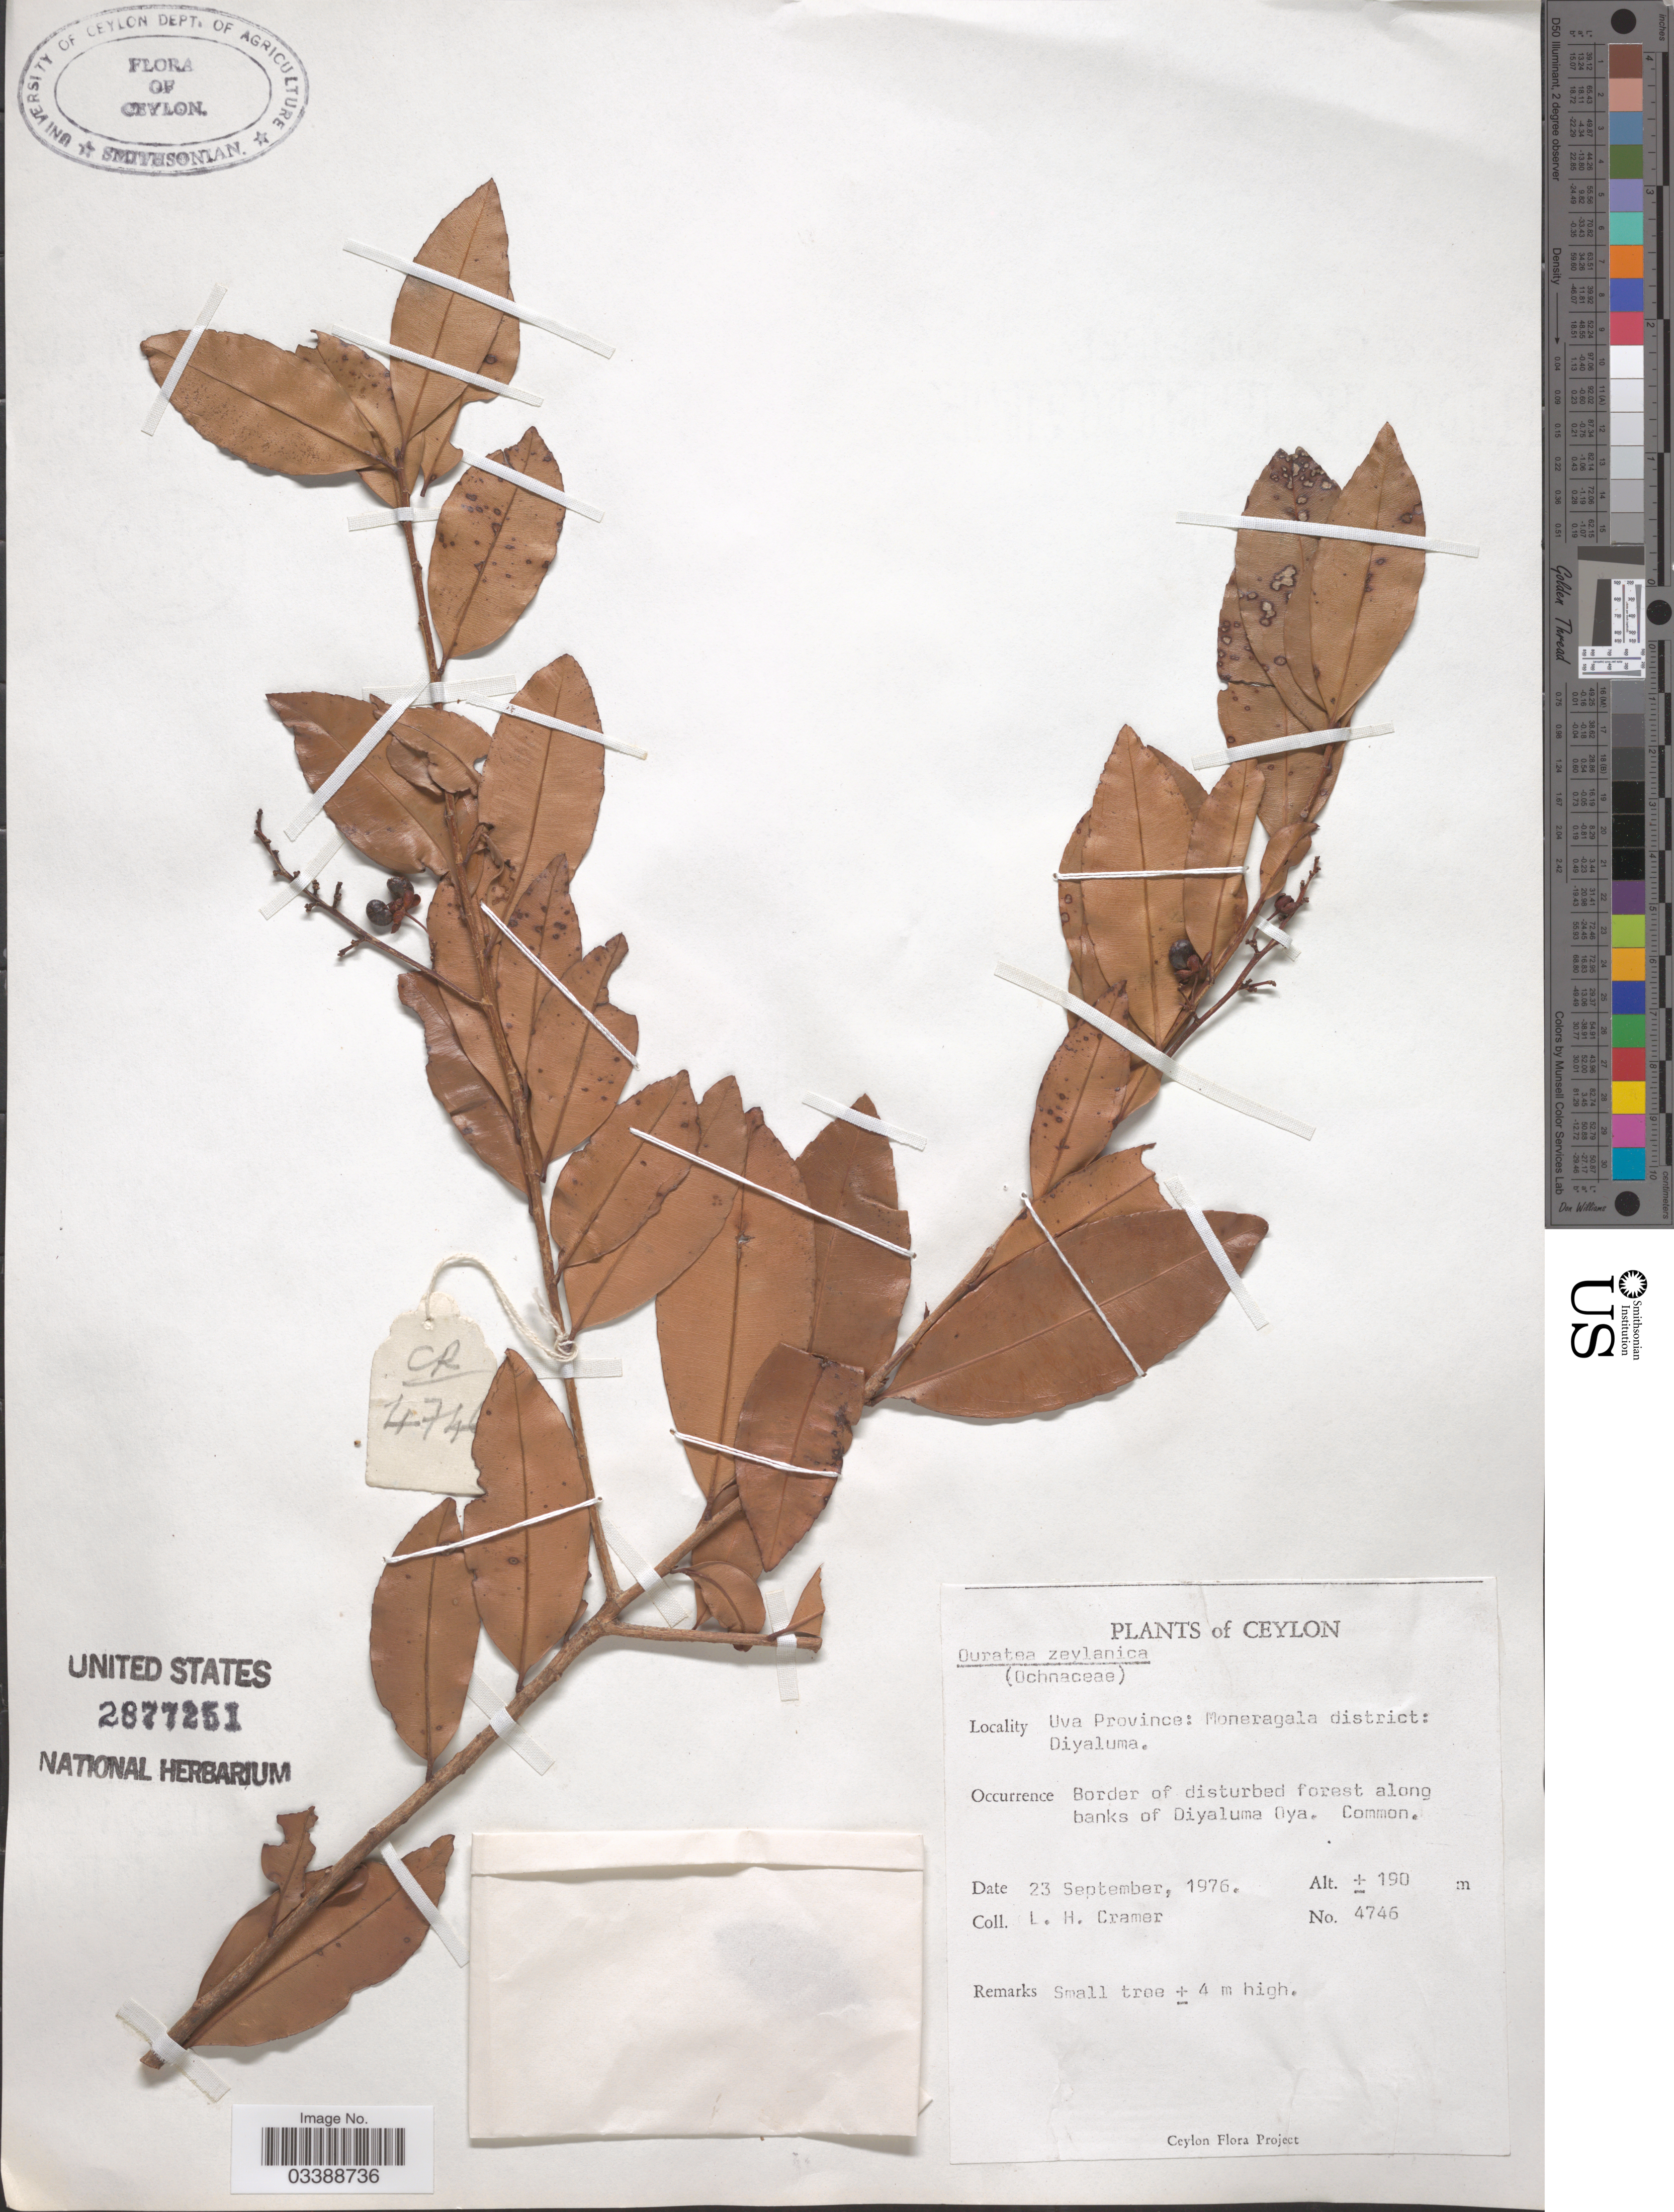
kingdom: Plantae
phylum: Tracheophyta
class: Magnoliopsida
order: Malpighiales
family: Ochnaceae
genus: Campylospermum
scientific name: Campylospermum serratum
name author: (Gaertn.) Bittrich & M.C.E. Amaral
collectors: L. H. Cramer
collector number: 4746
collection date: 1976-09-23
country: Sri Lanka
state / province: Uva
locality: Ceylon. Moneragala district: Diyaluma. Border of disturbed forest along banks of Diyaluma Oya.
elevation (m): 190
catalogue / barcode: US 2877251